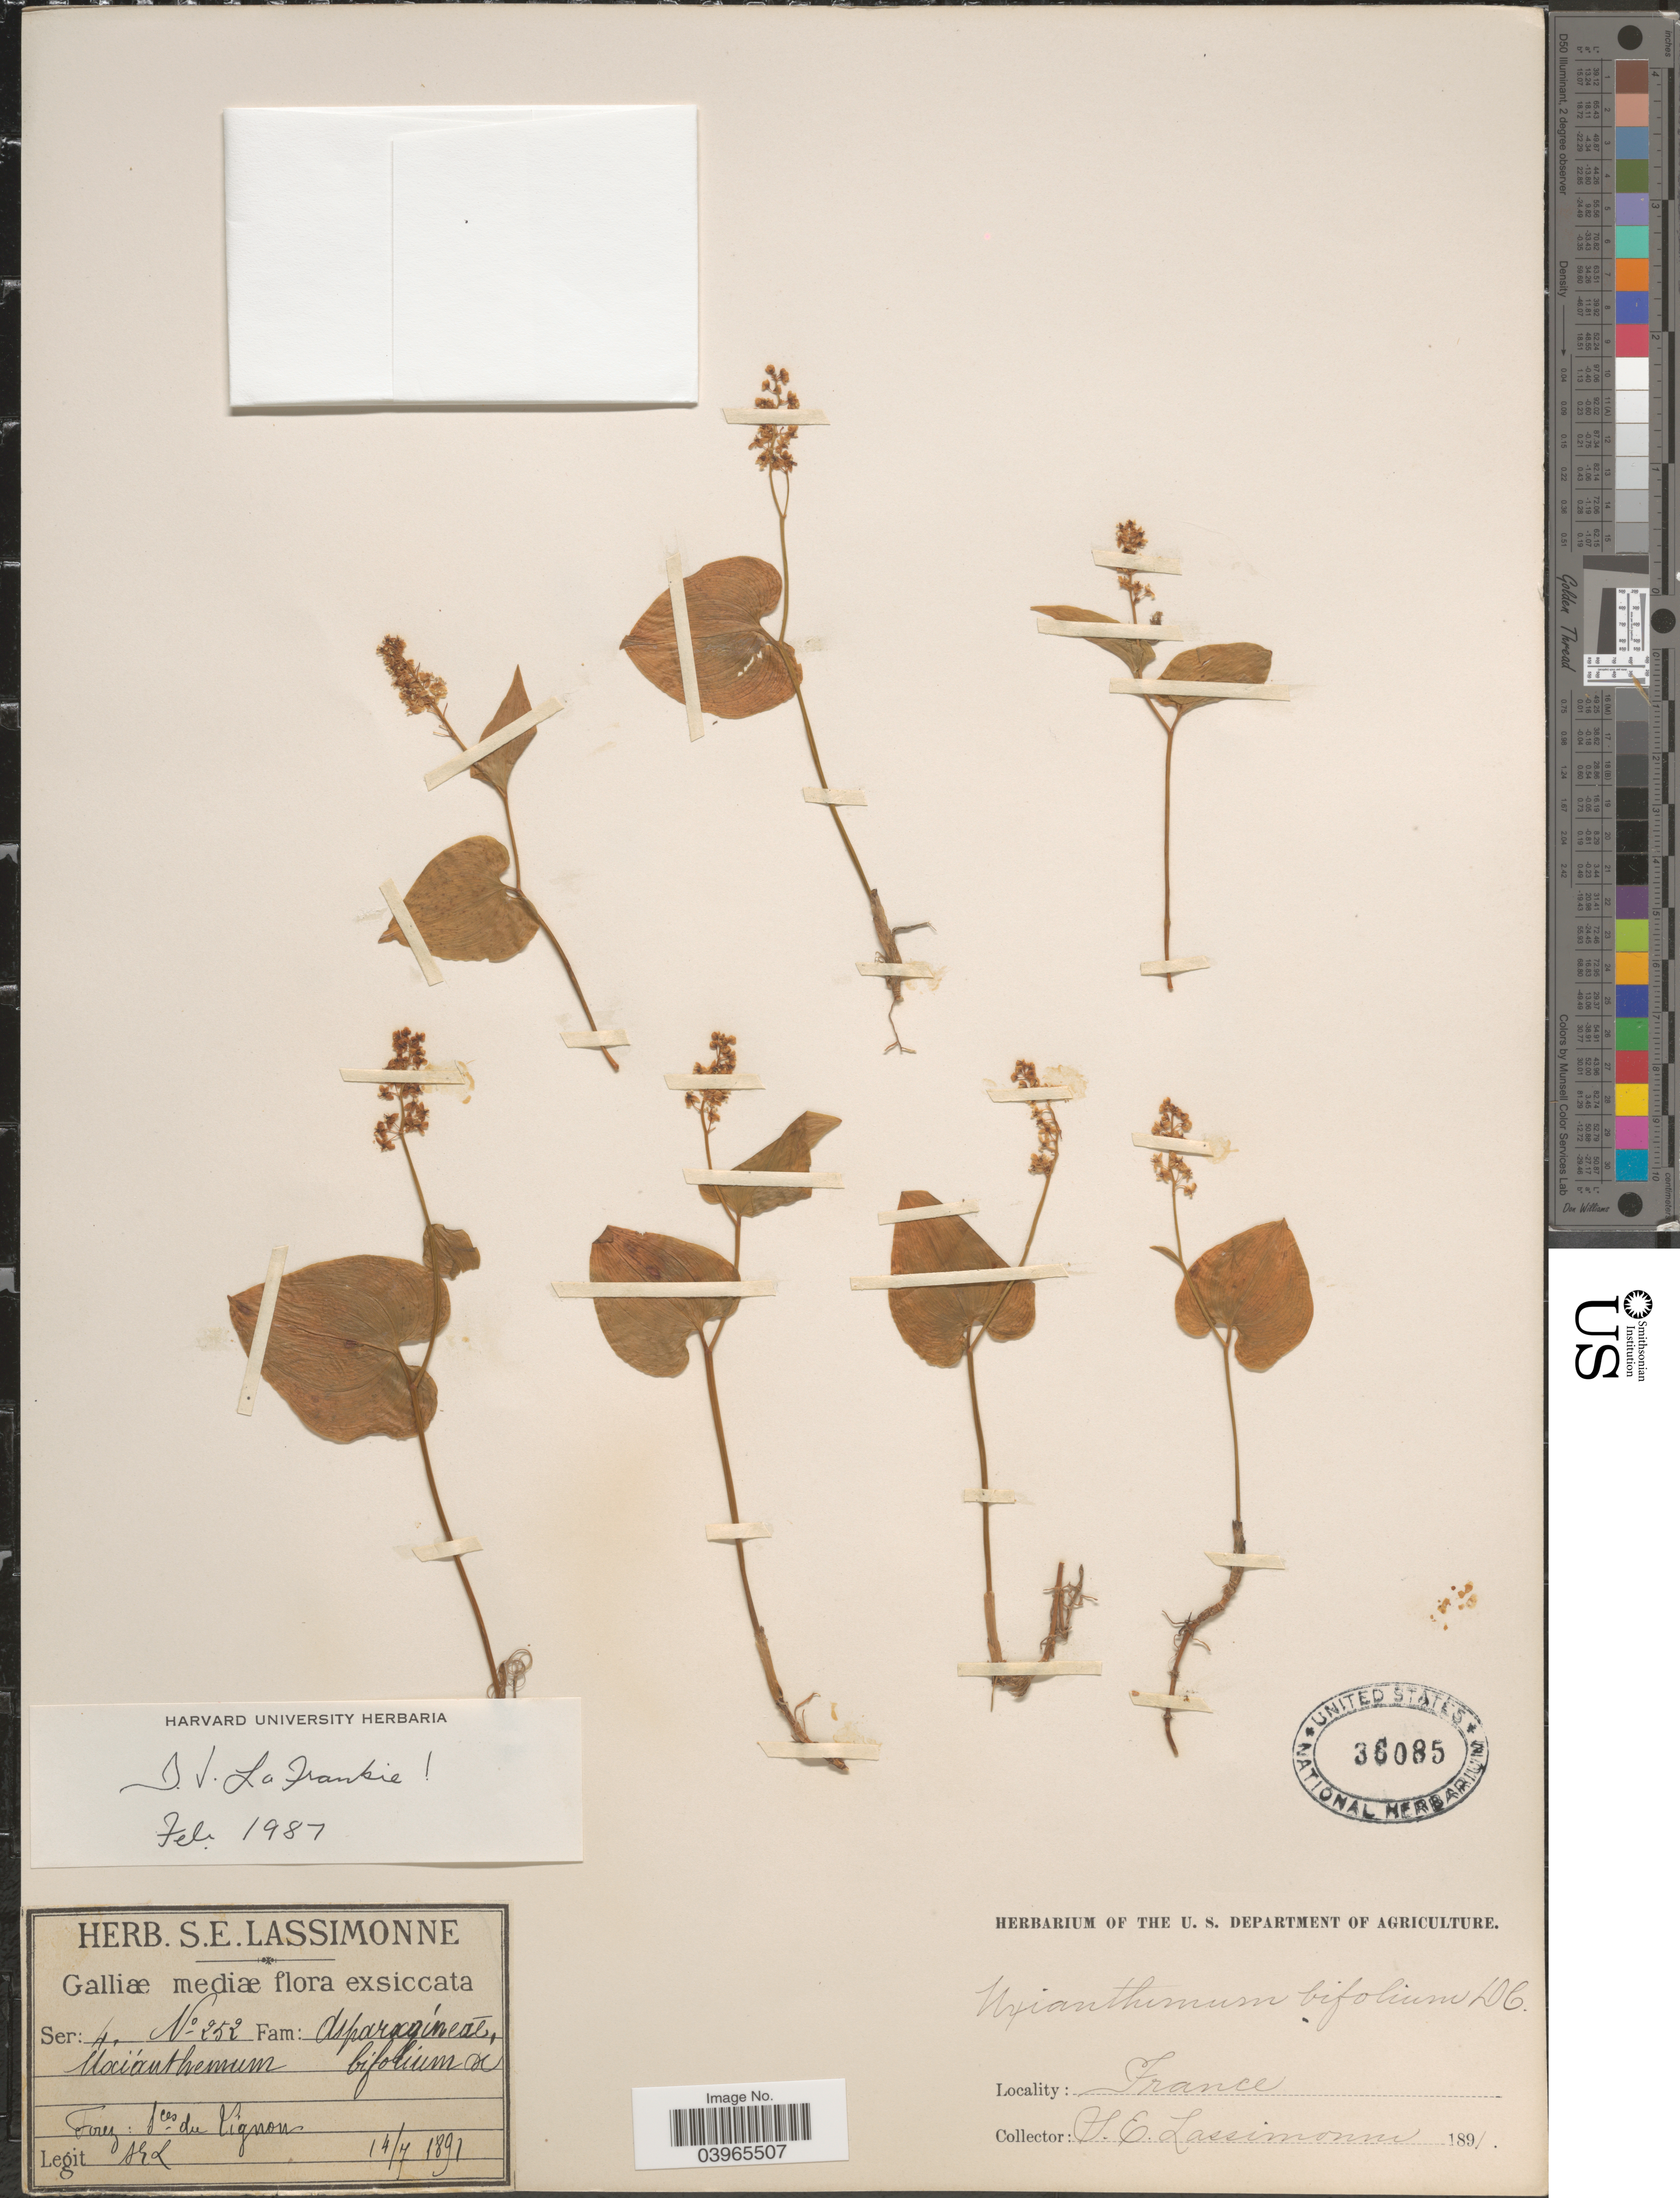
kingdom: Plantae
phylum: Tracheophyta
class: Liliopsida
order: Asparagales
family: Asparagaceae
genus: Maianthemum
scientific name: Maianthemum bifolium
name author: (L.) F.W. Schmidt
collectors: S. Lassimonne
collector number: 252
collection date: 1891-07-14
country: France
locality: Galliæ mediæ. Forez: Sces du Lignon.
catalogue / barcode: US 36085